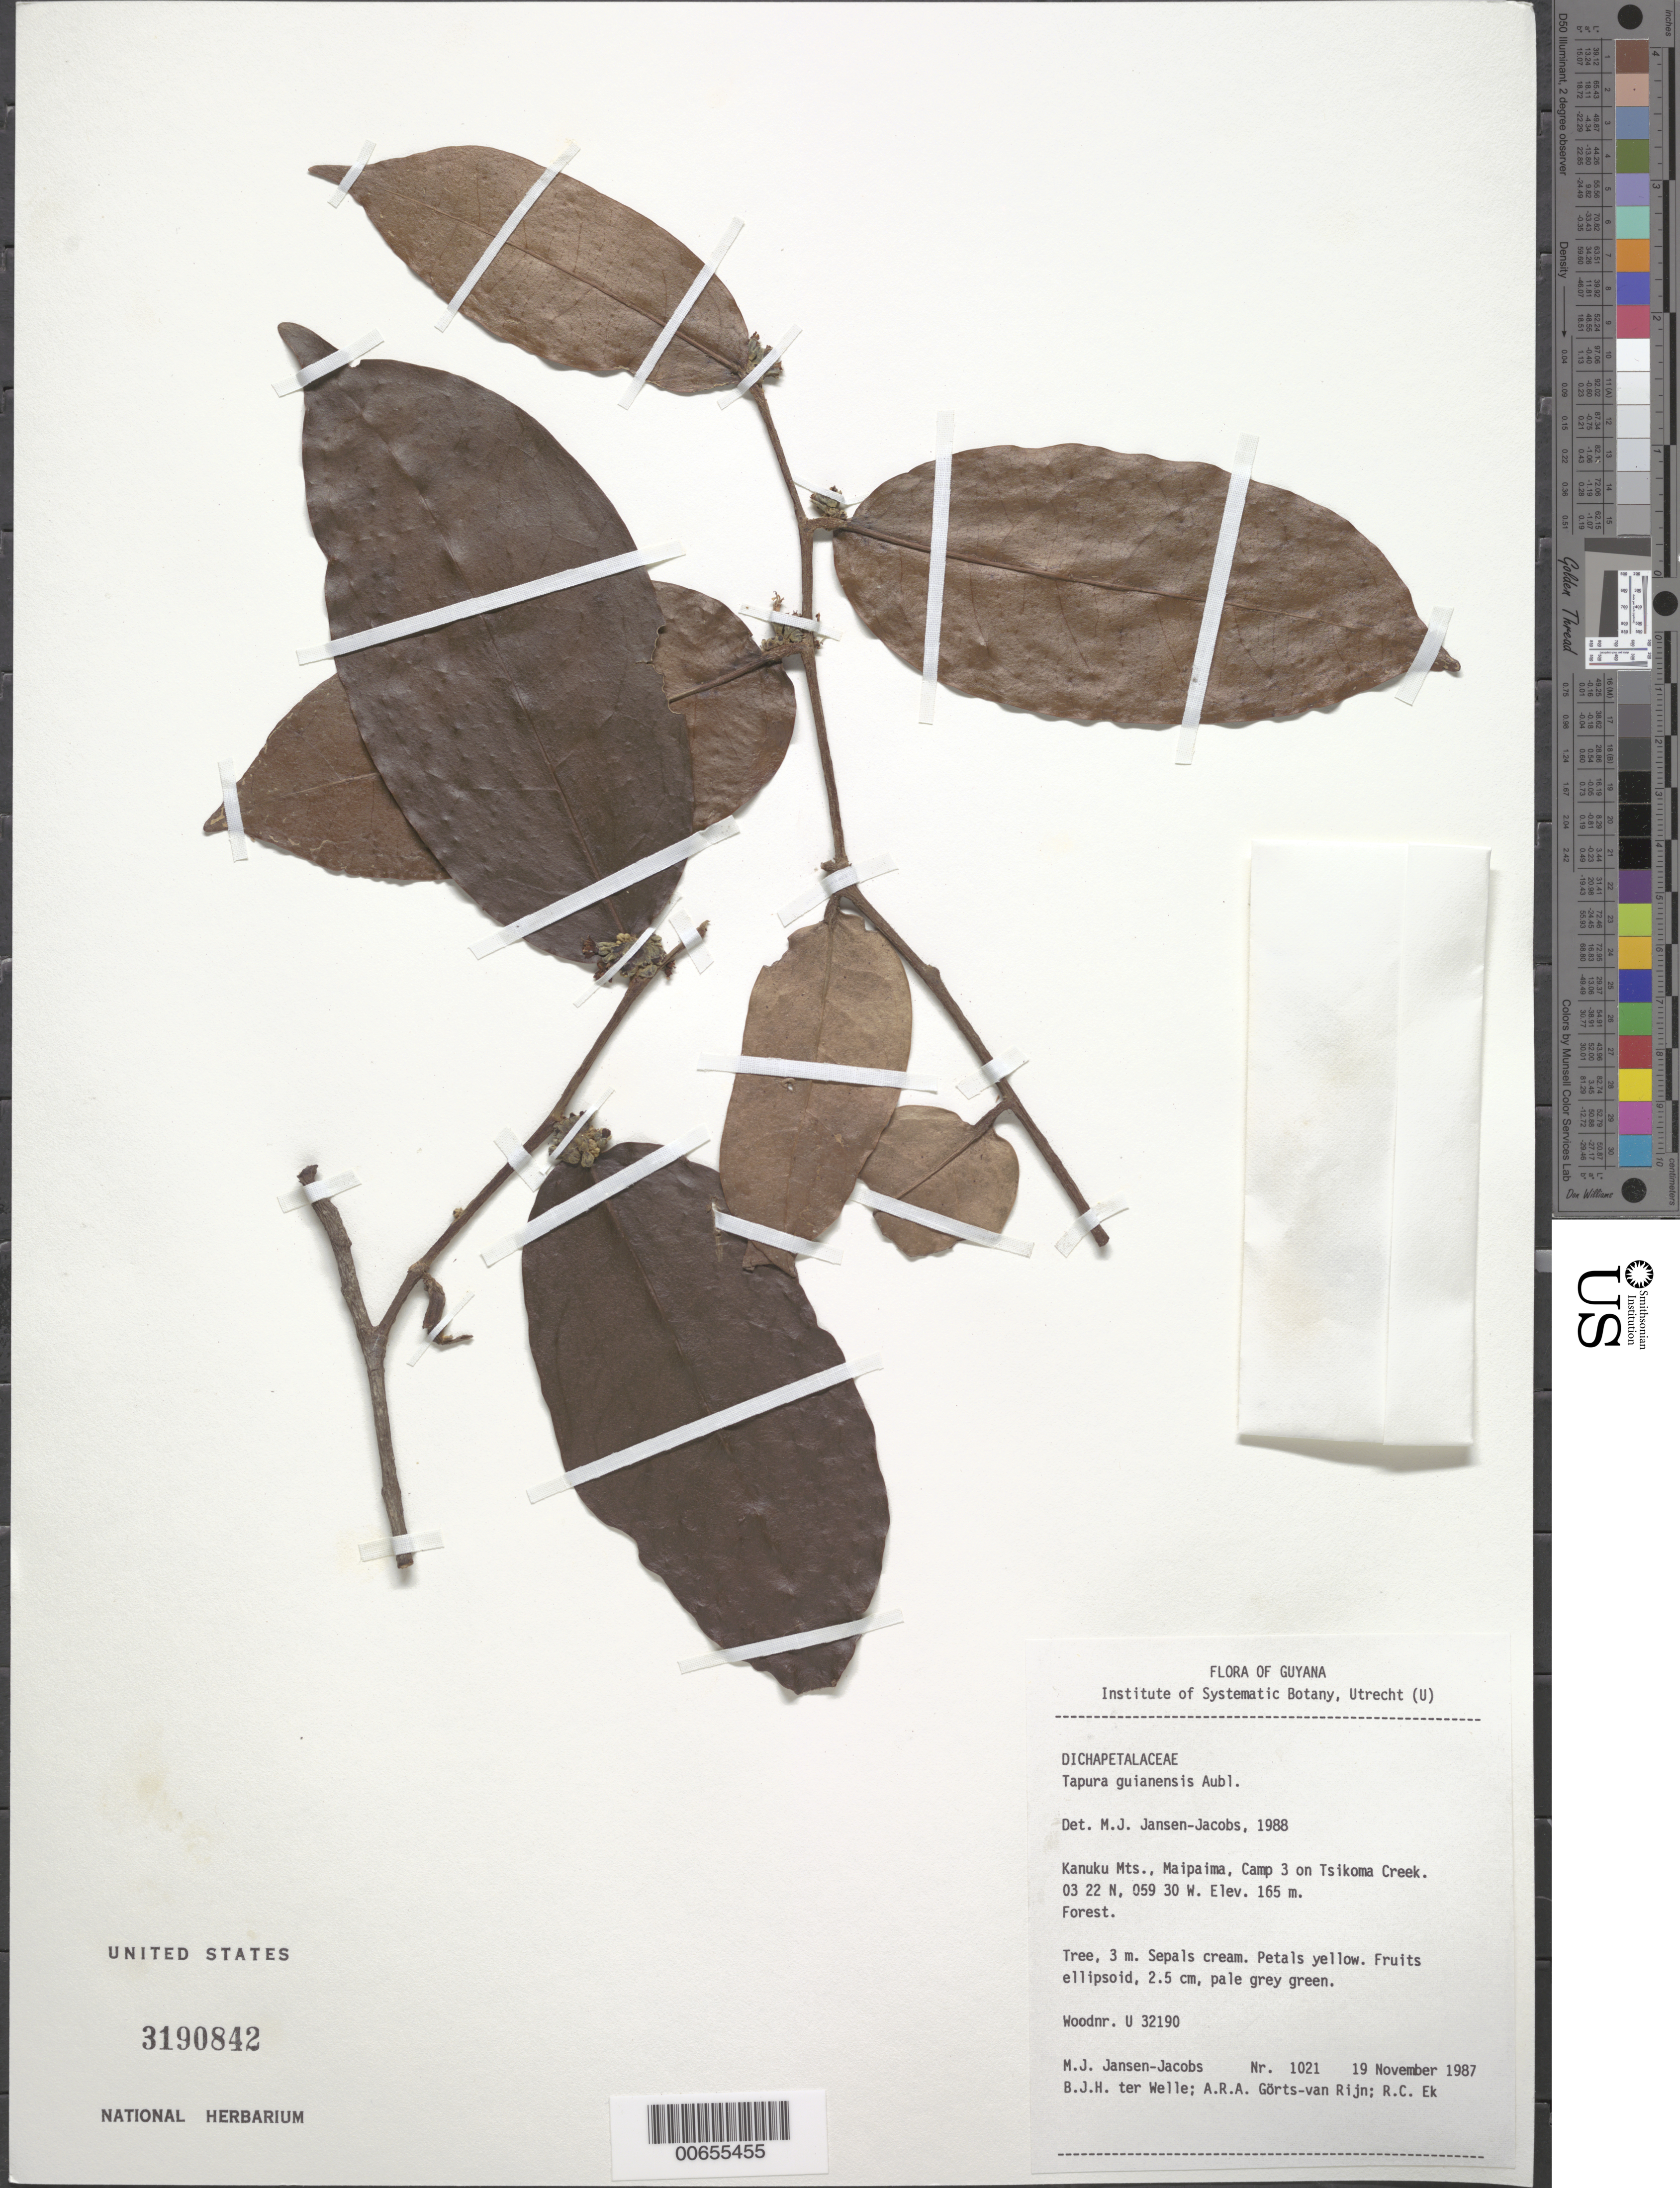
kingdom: Plantae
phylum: Tracheophyta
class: Magnoliopsida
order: Malpighiales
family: Dichapetalaceae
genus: Tapura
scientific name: Tapura guianensis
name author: Aubl.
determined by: Jansen-Jacobs, M. J., (U), Nationaal Herbarium Nederland, Utrecht University branch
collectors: M. J. Jansen-Jacobs, B. Welle, A. .R. A. Görts-van Rijn & R. C. Ek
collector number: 1021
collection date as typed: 19-Nov-87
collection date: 1987-11-19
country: Guyana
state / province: U. Takutu-U. Essequibo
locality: Kanuku Mts., Maipaima, Camp 3 on Tsikoma Creek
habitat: Forest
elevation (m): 160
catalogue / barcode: US 3190842